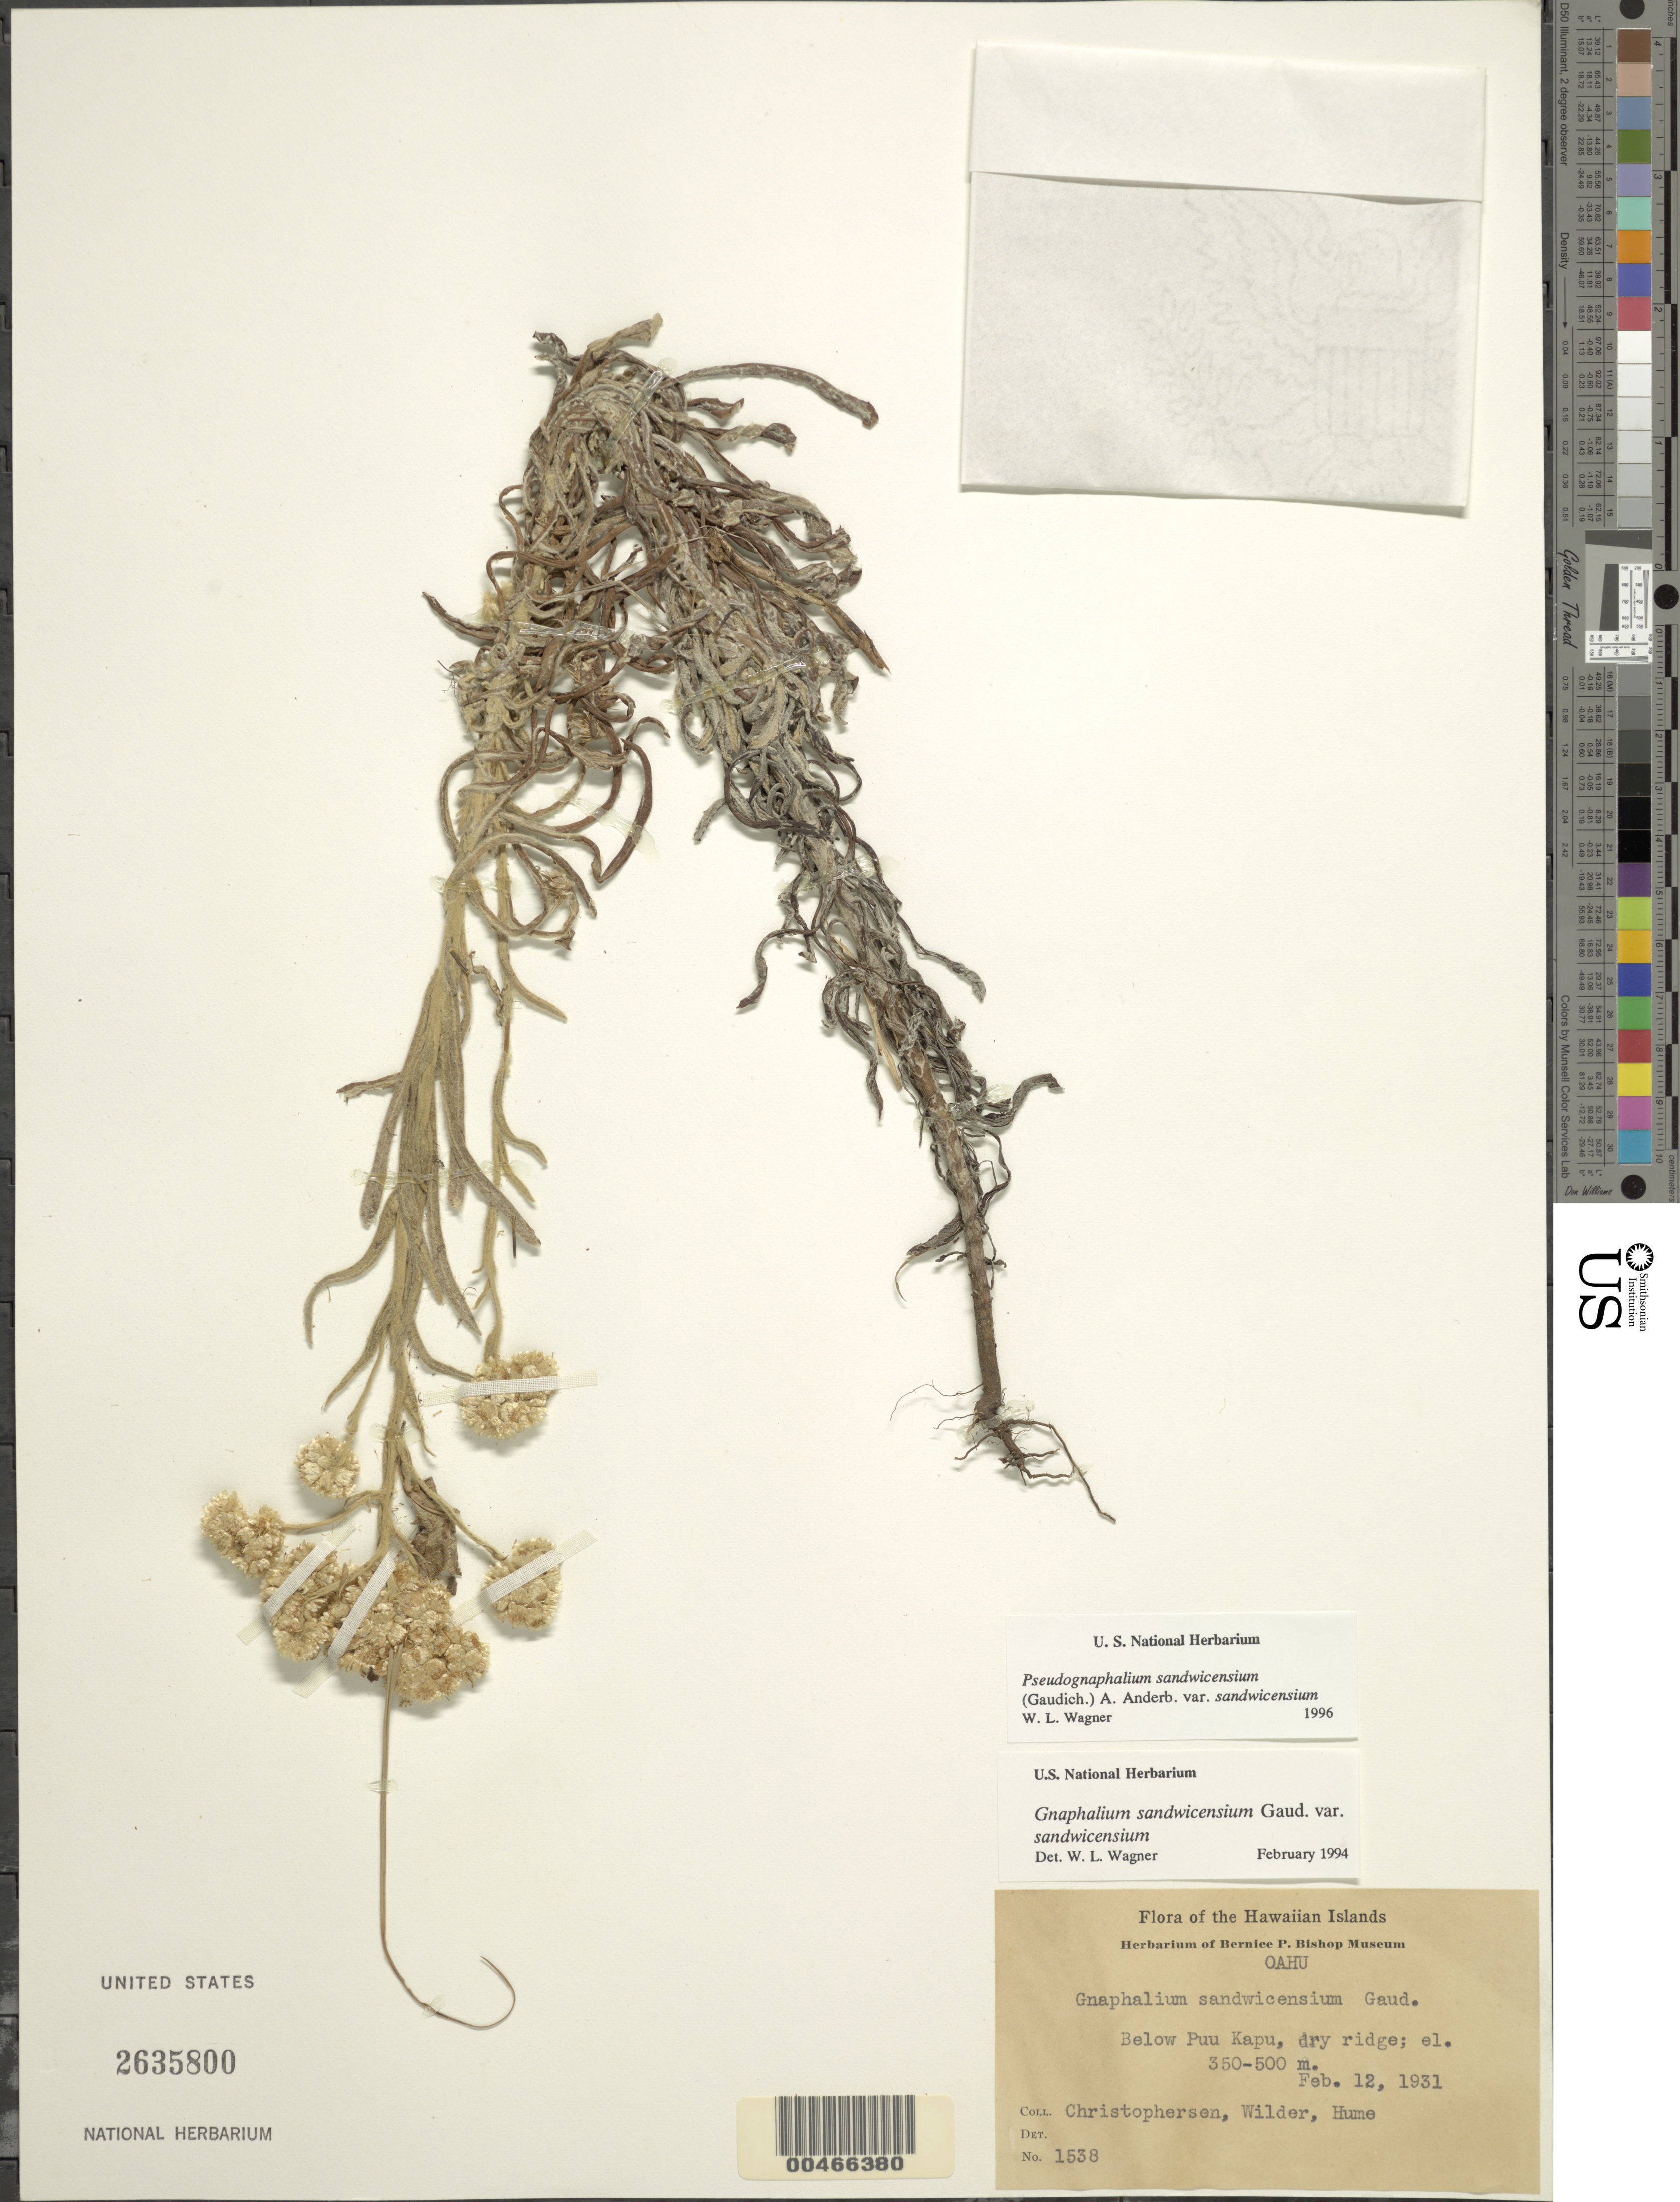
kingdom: Plantae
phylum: Tracheophyta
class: Magnoliopsida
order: Asterales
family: Asteraceae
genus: Pseudognaphalium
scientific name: Pseudognaphalium sandwicensium var. sandwicensium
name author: (Gaudich.) Anderb.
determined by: Wagner, W. L., (BOT), Smithsonian Institution - National Museum of Natural History (UNITED STATES)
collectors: E. Christophersen, G. Wilder & E. Hume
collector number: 1538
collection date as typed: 12 Feb 1931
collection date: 1931-02-12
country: United States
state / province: Hawaii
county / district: Honolulu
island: Oahu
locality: Below Puu Kapu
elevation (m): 350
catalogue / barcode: US 2635800